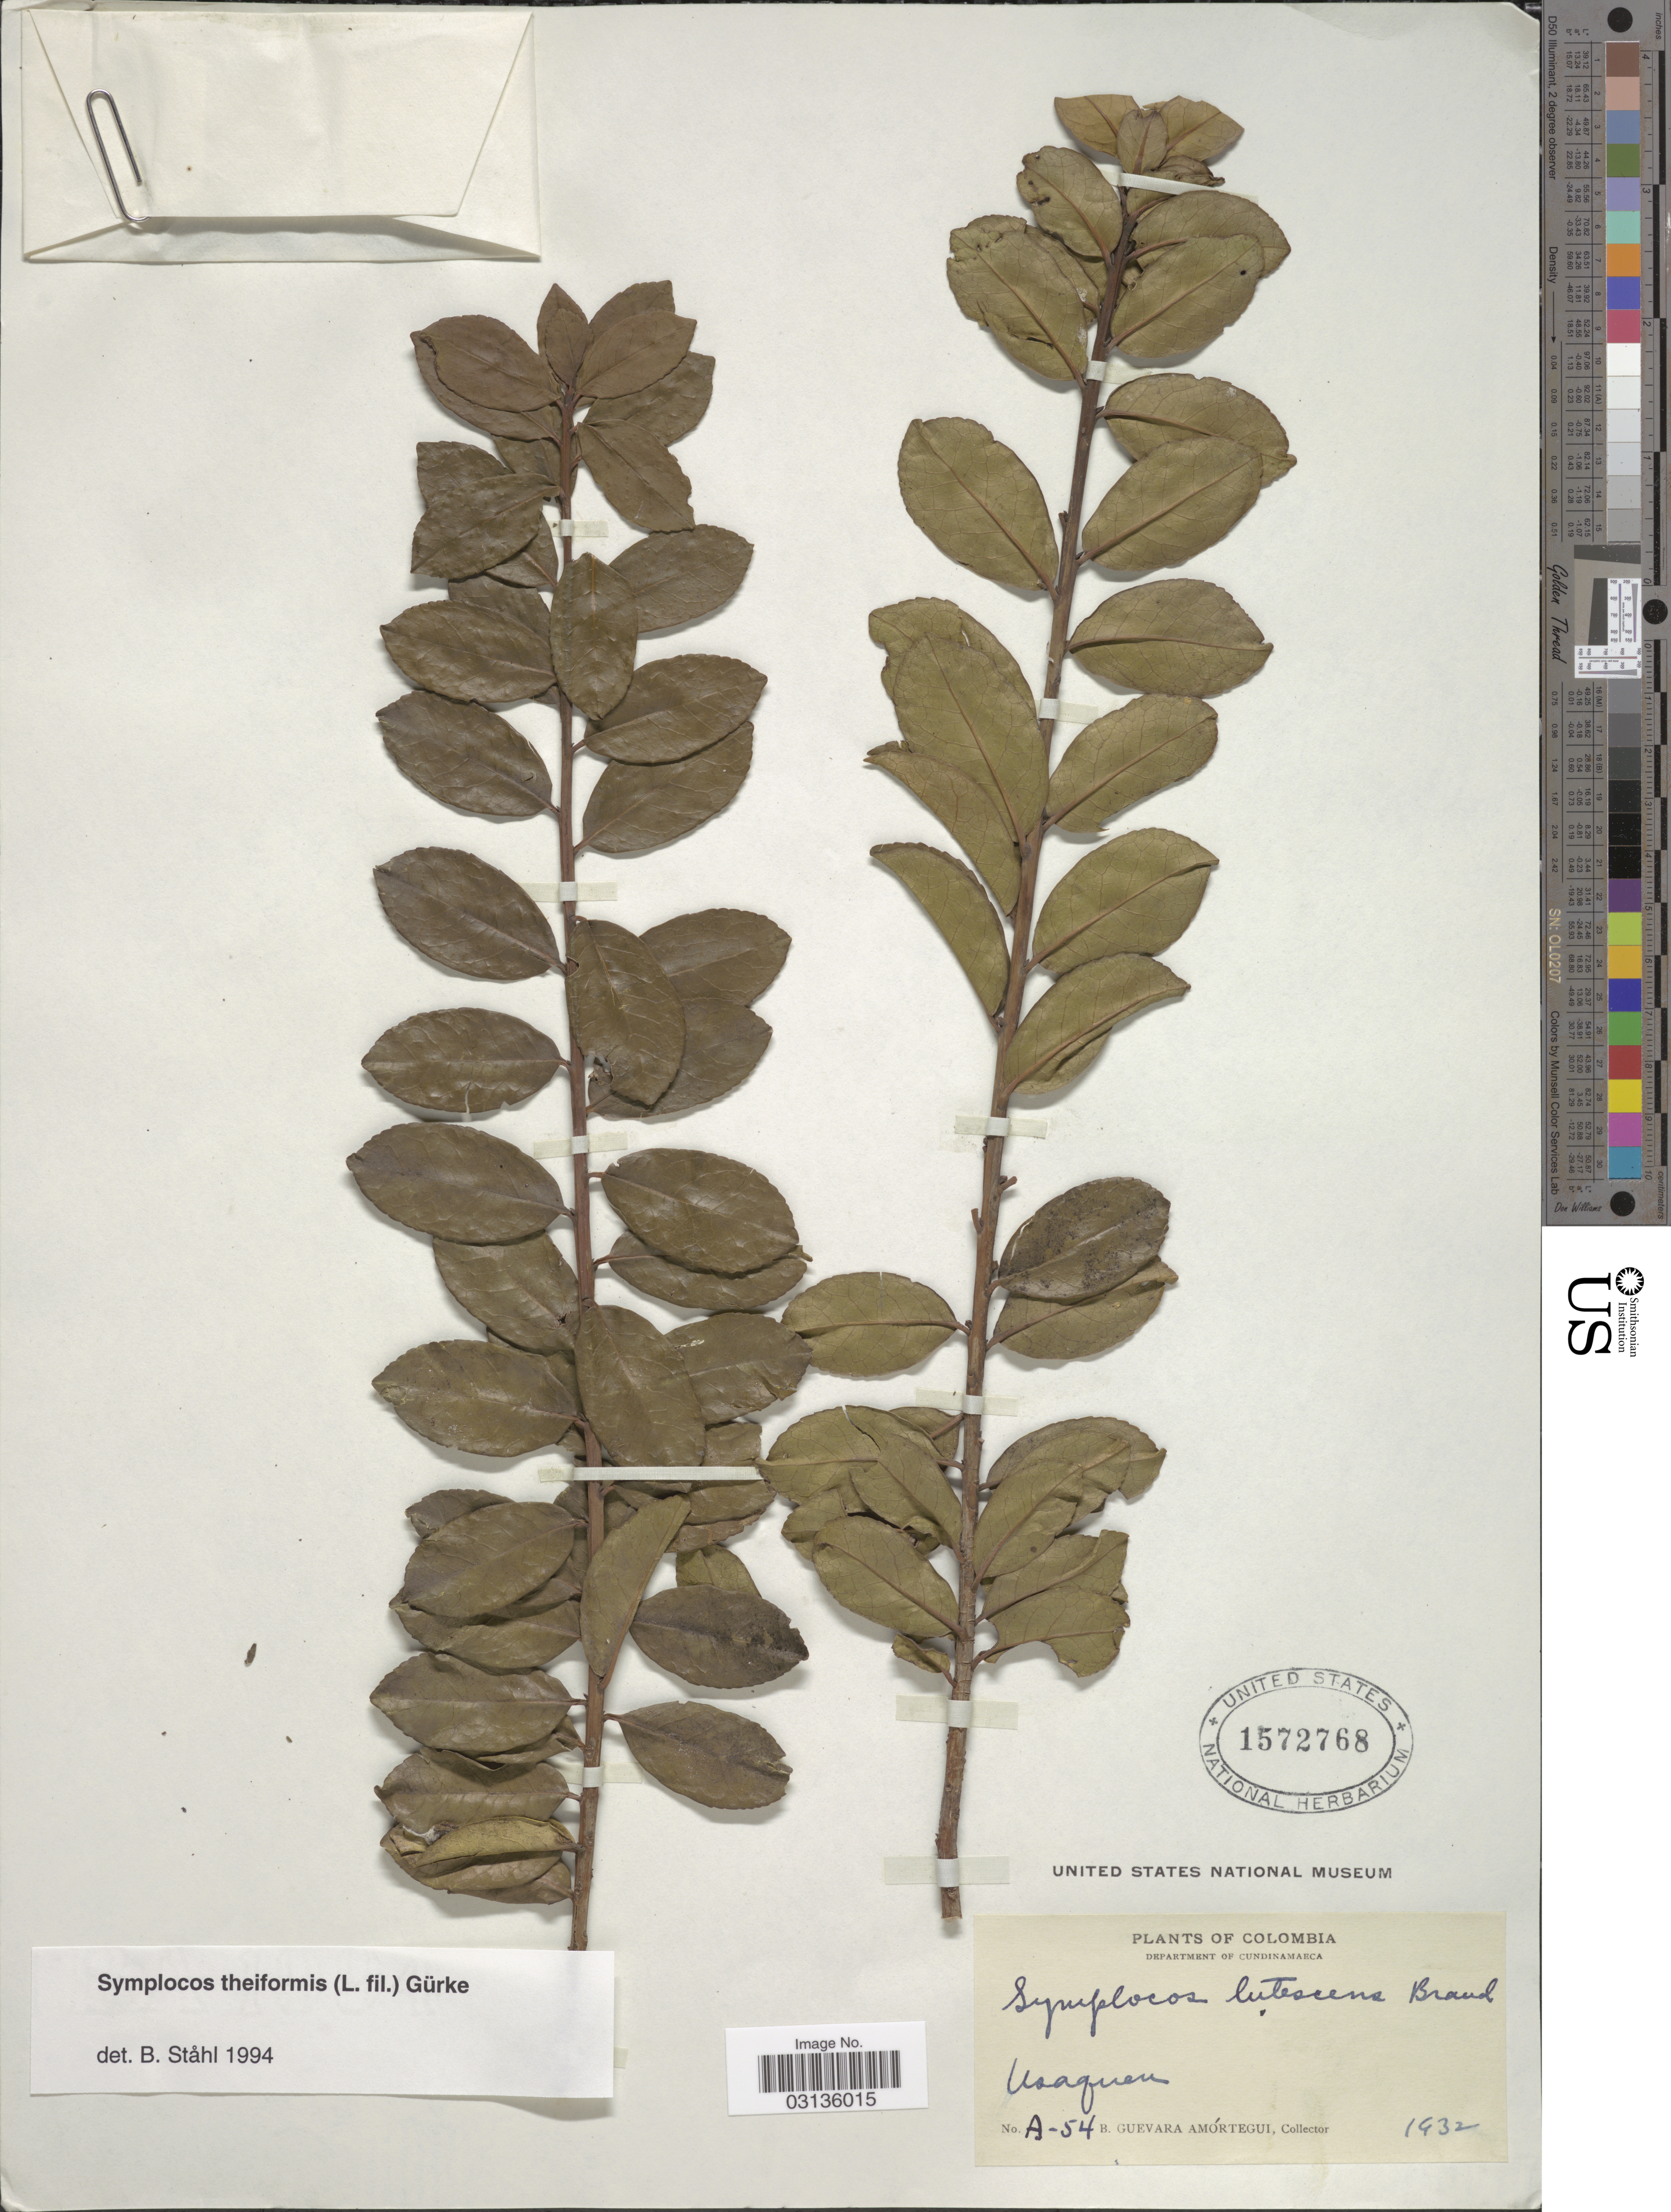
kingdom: Plantae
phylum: Tracheophyta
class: Magnoliopsida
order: Ericales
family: Symplocaceae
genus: Symplocos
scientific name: Symplocos theiformis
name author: (L. f.) Oken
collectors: B. Guevara Amortegui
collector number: A-54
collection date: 1932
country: Colombia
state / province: Cundinamarca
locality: Department of Cundinamarca. Usaquen.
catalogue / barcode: US 1572768